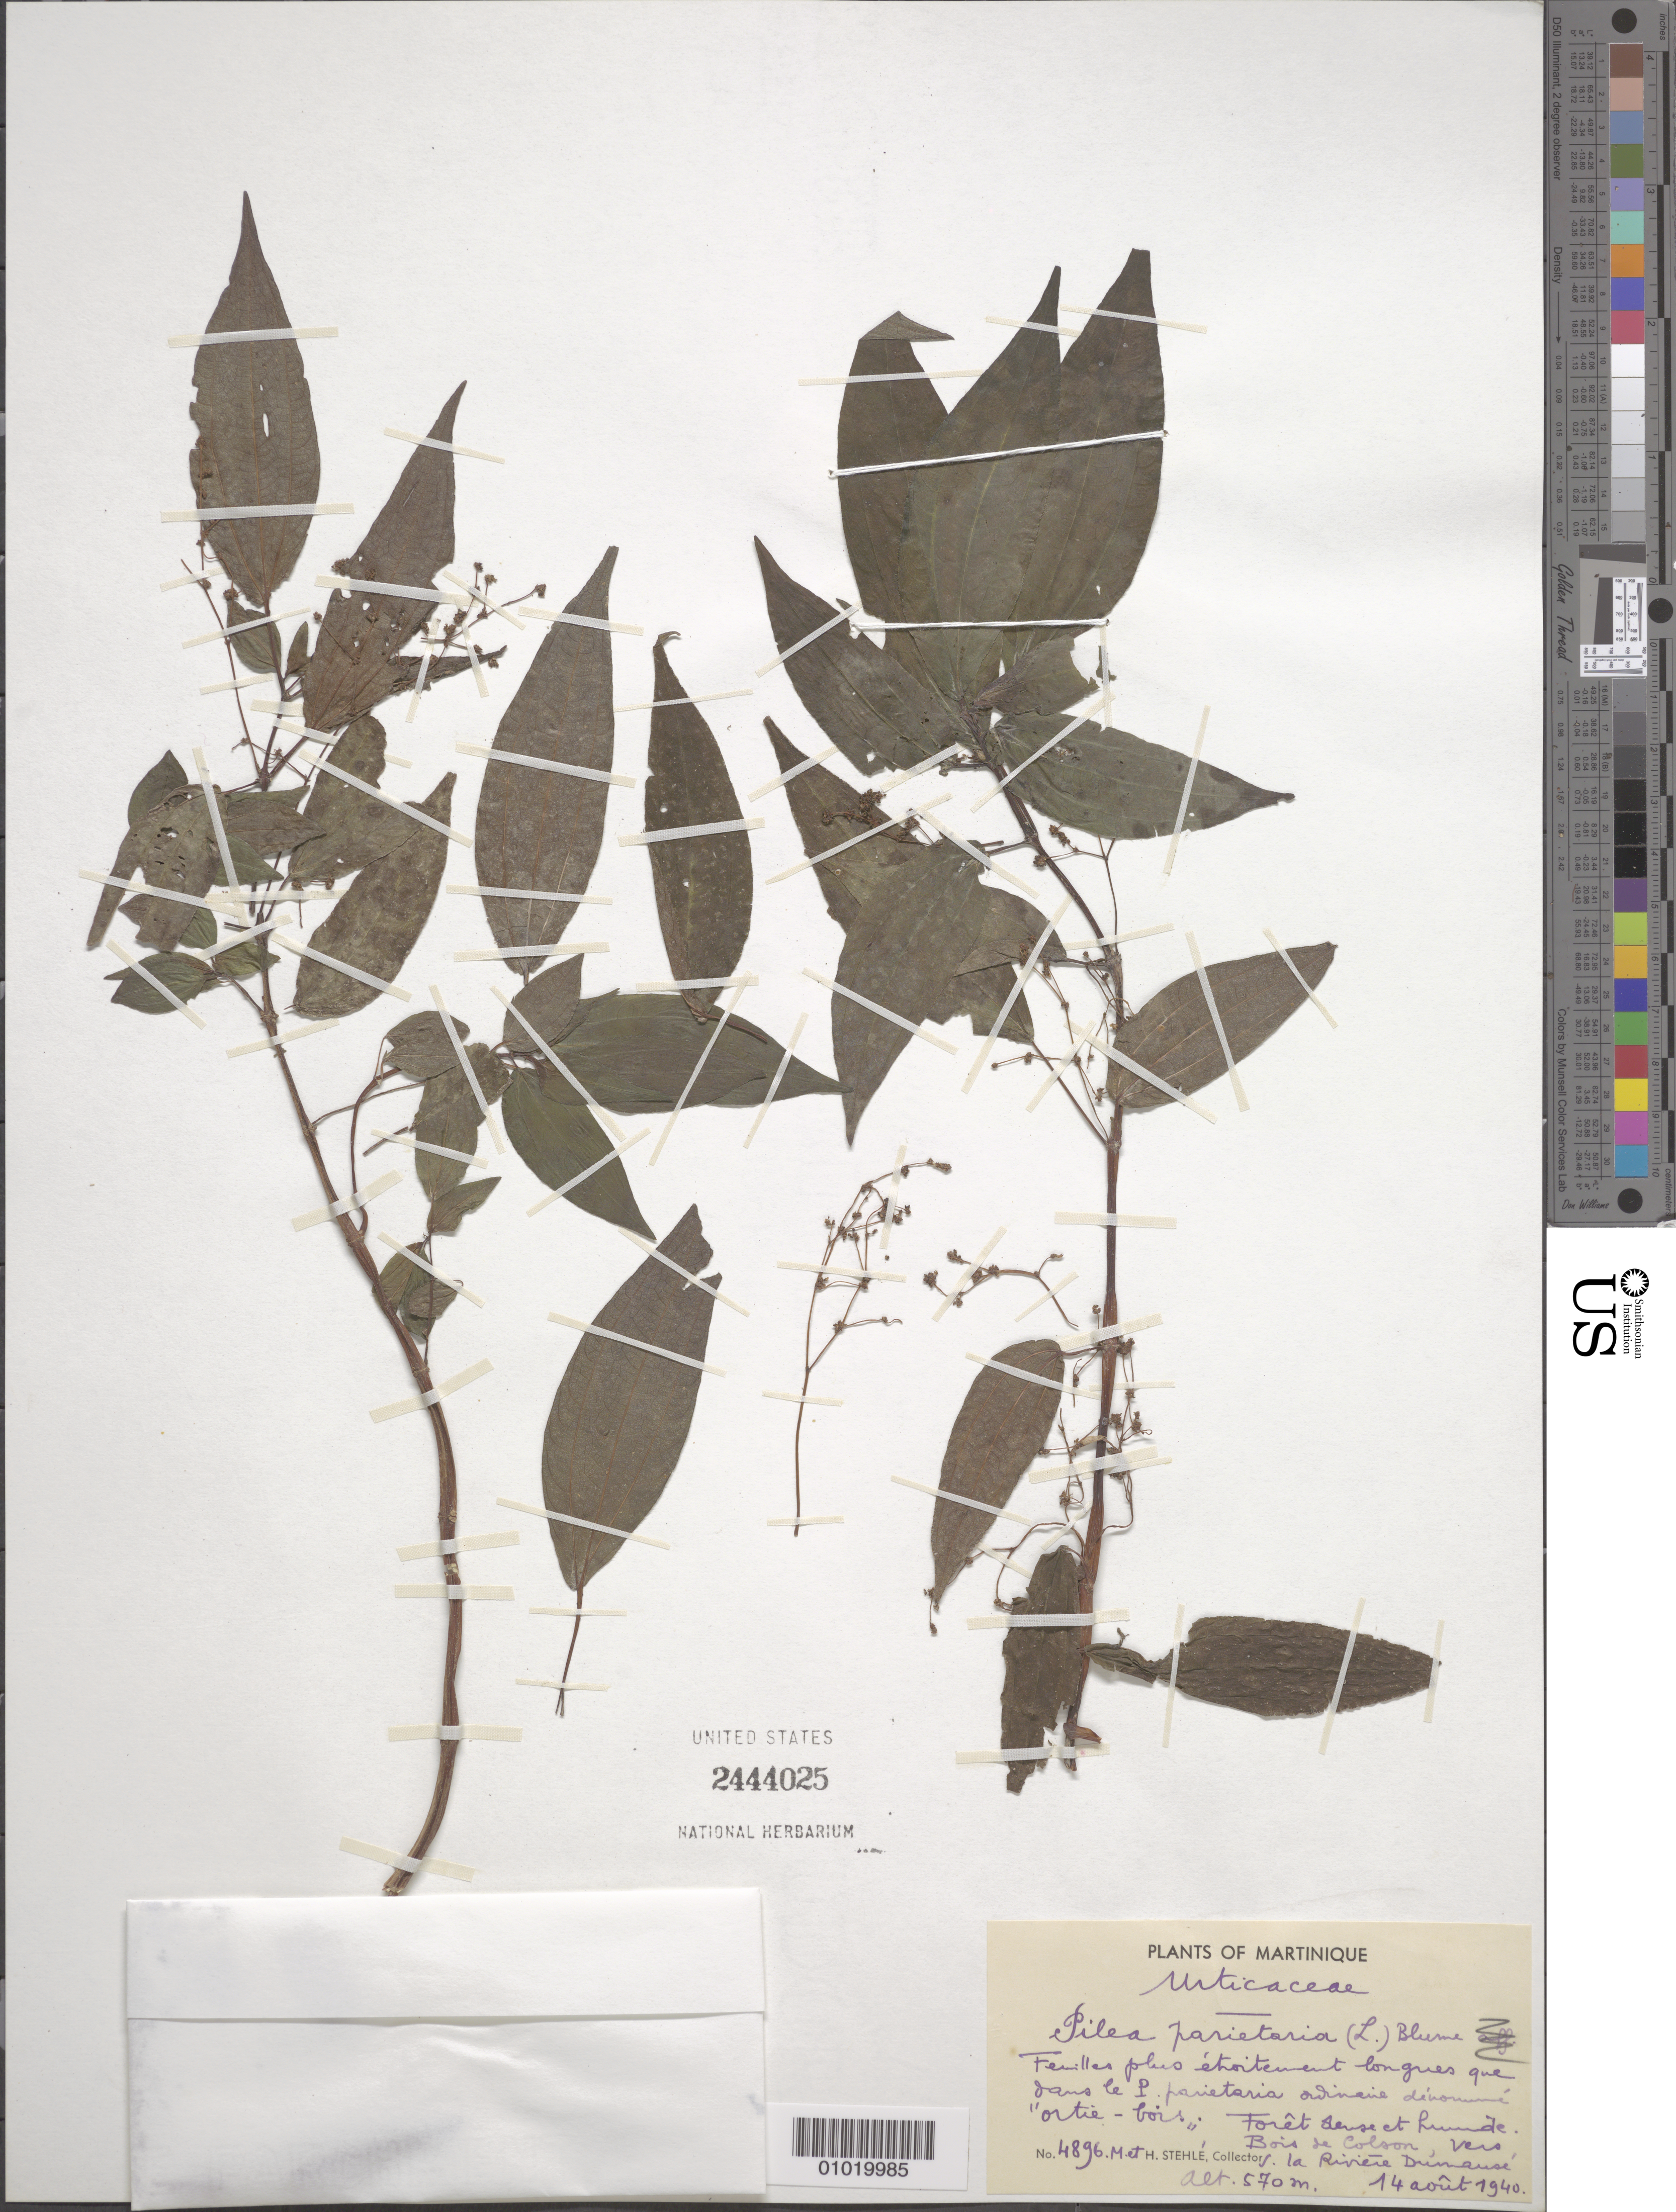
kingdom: Plantae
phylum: Tracheophyta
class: Magnoliopsida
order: Rosales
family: Urticaceae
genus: Pilea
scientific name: Pilea parietaria var. parietaria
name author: (L.) Blume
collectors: H. Stehlé & M. Stehlé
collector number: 4896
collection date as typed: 14 Aug 1940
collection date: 1940-08-14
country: Martinique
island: Martinique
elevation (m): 570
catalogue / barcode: US 2444025